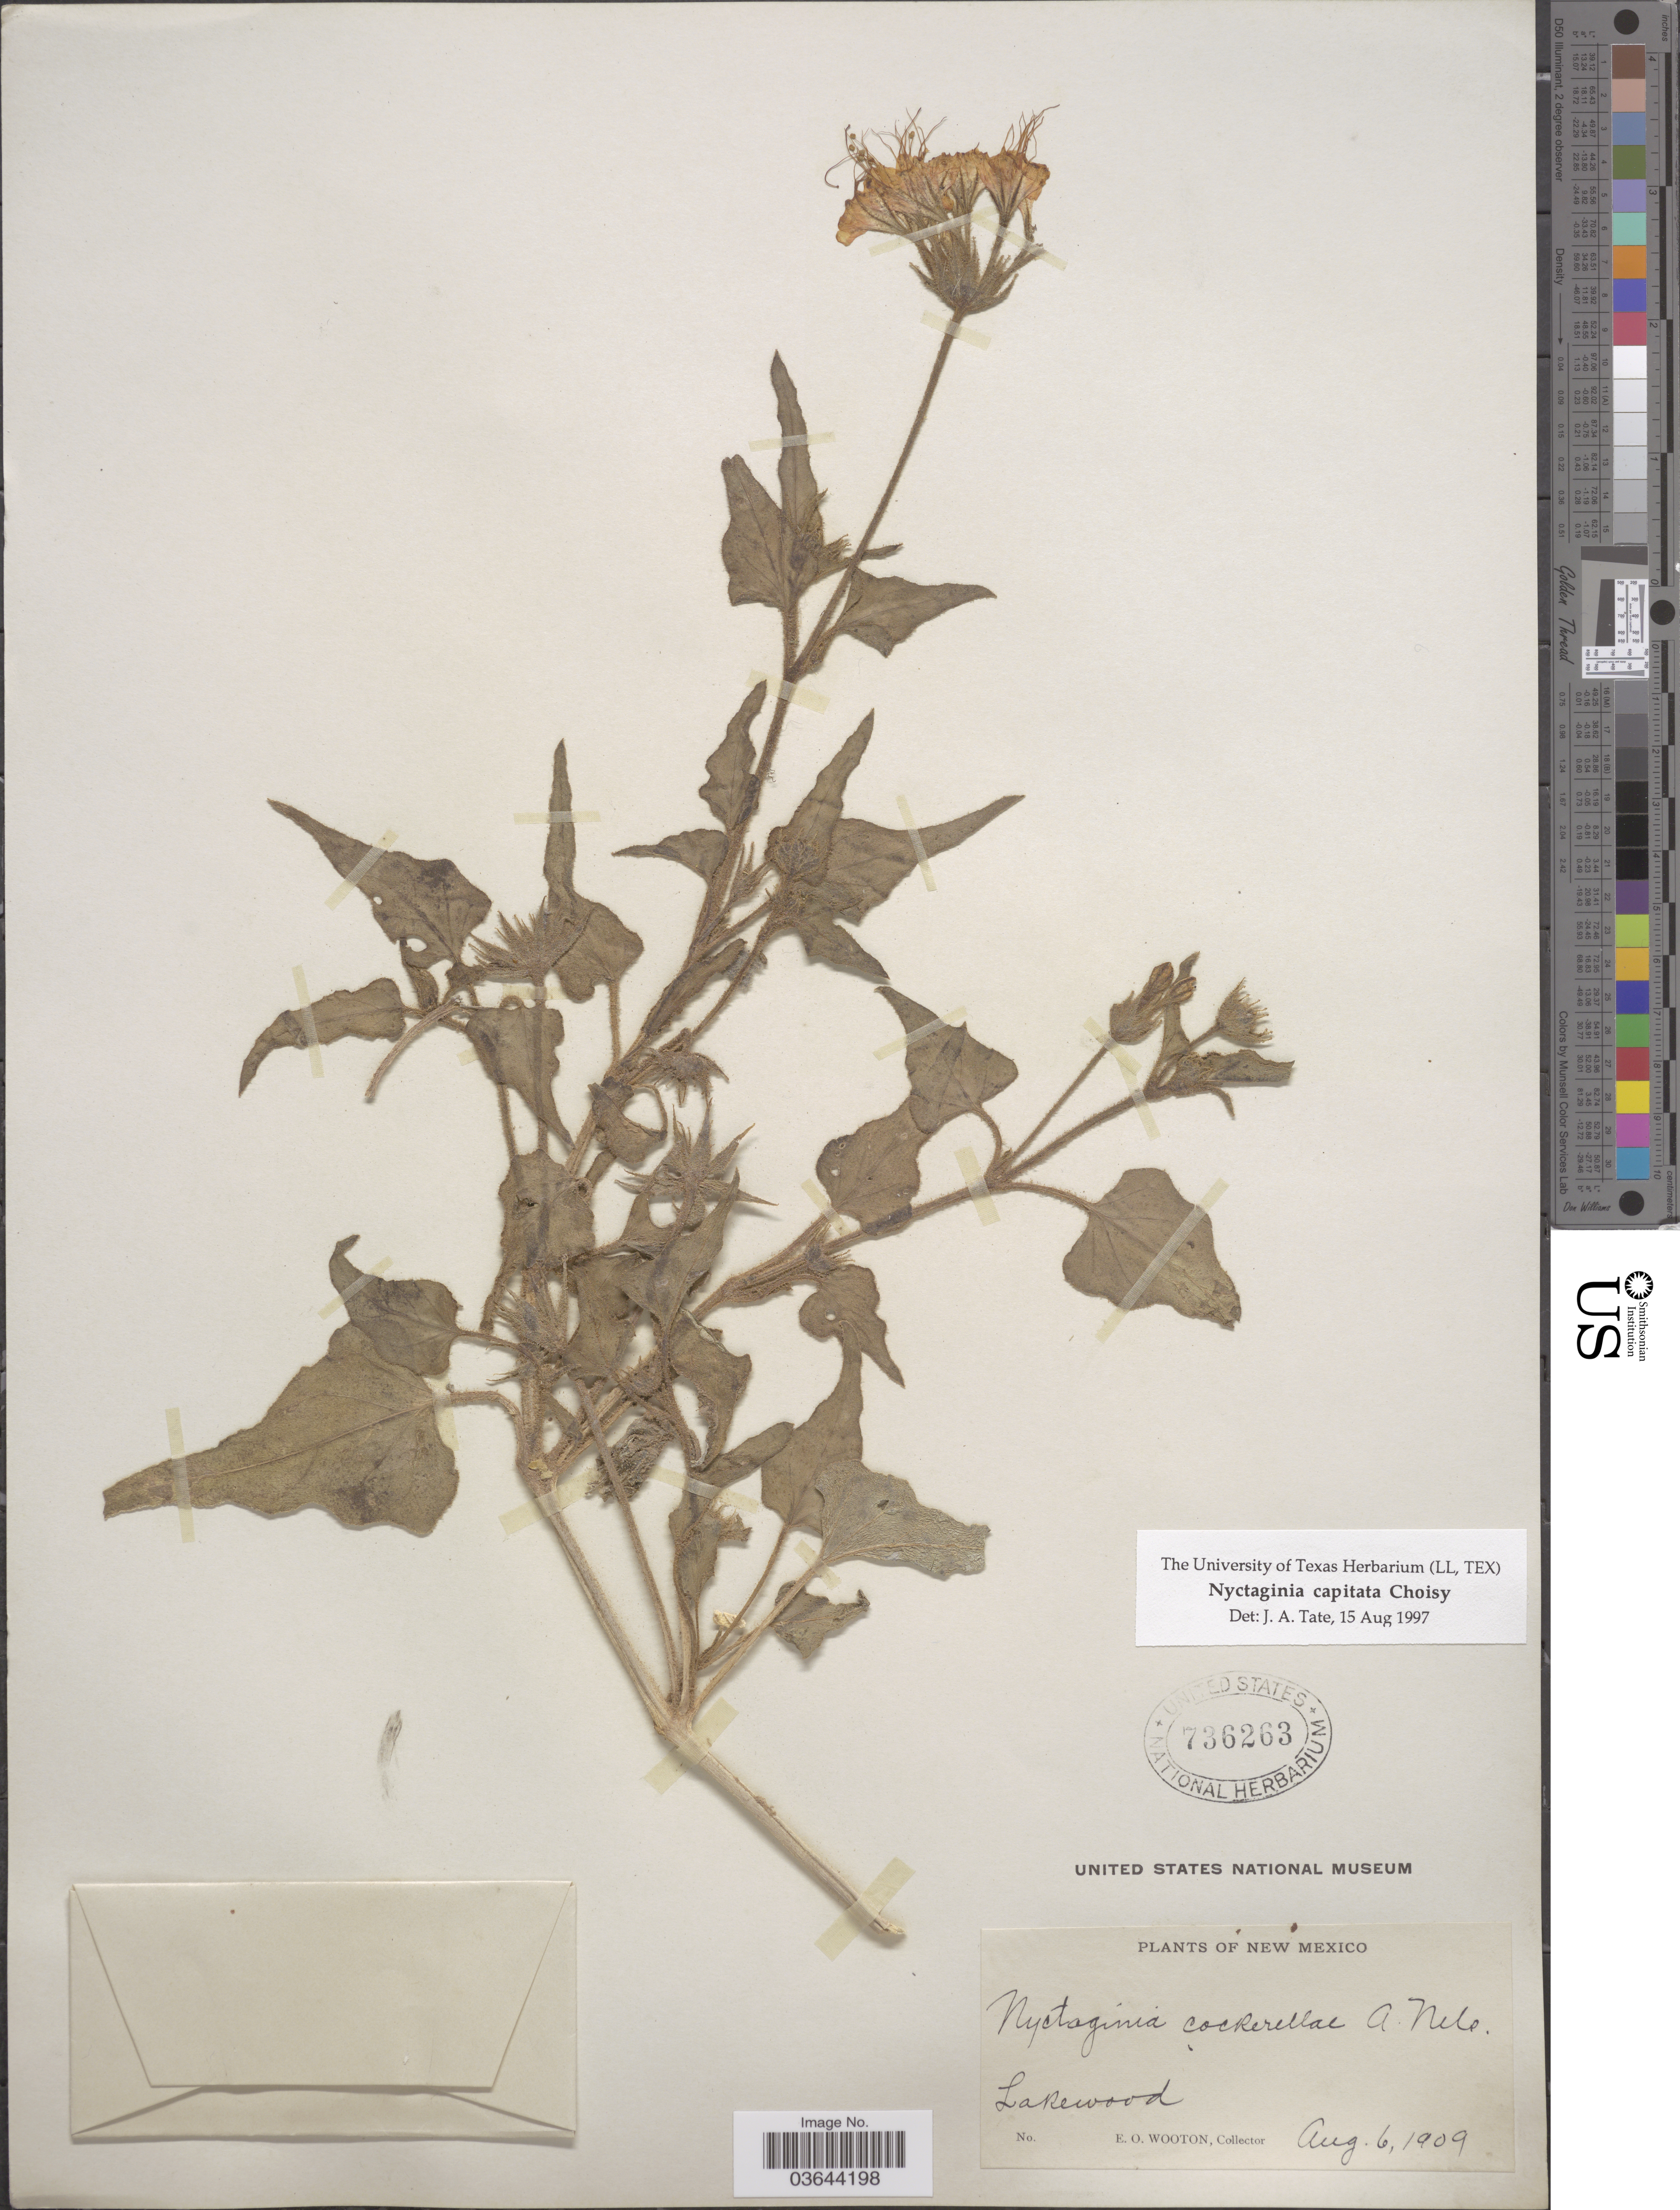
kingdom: Plantae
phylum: Tracheophyta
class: Magnoliopsida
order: Caryophyllales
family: Nyctaginaceae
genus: Nyctaginia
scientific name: Nyctaginia capitata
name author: Choisy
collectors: E. O. Wooton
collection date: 1909-08-06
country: United States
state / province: New Mexico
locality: Lakewood.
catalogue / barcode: US 736263